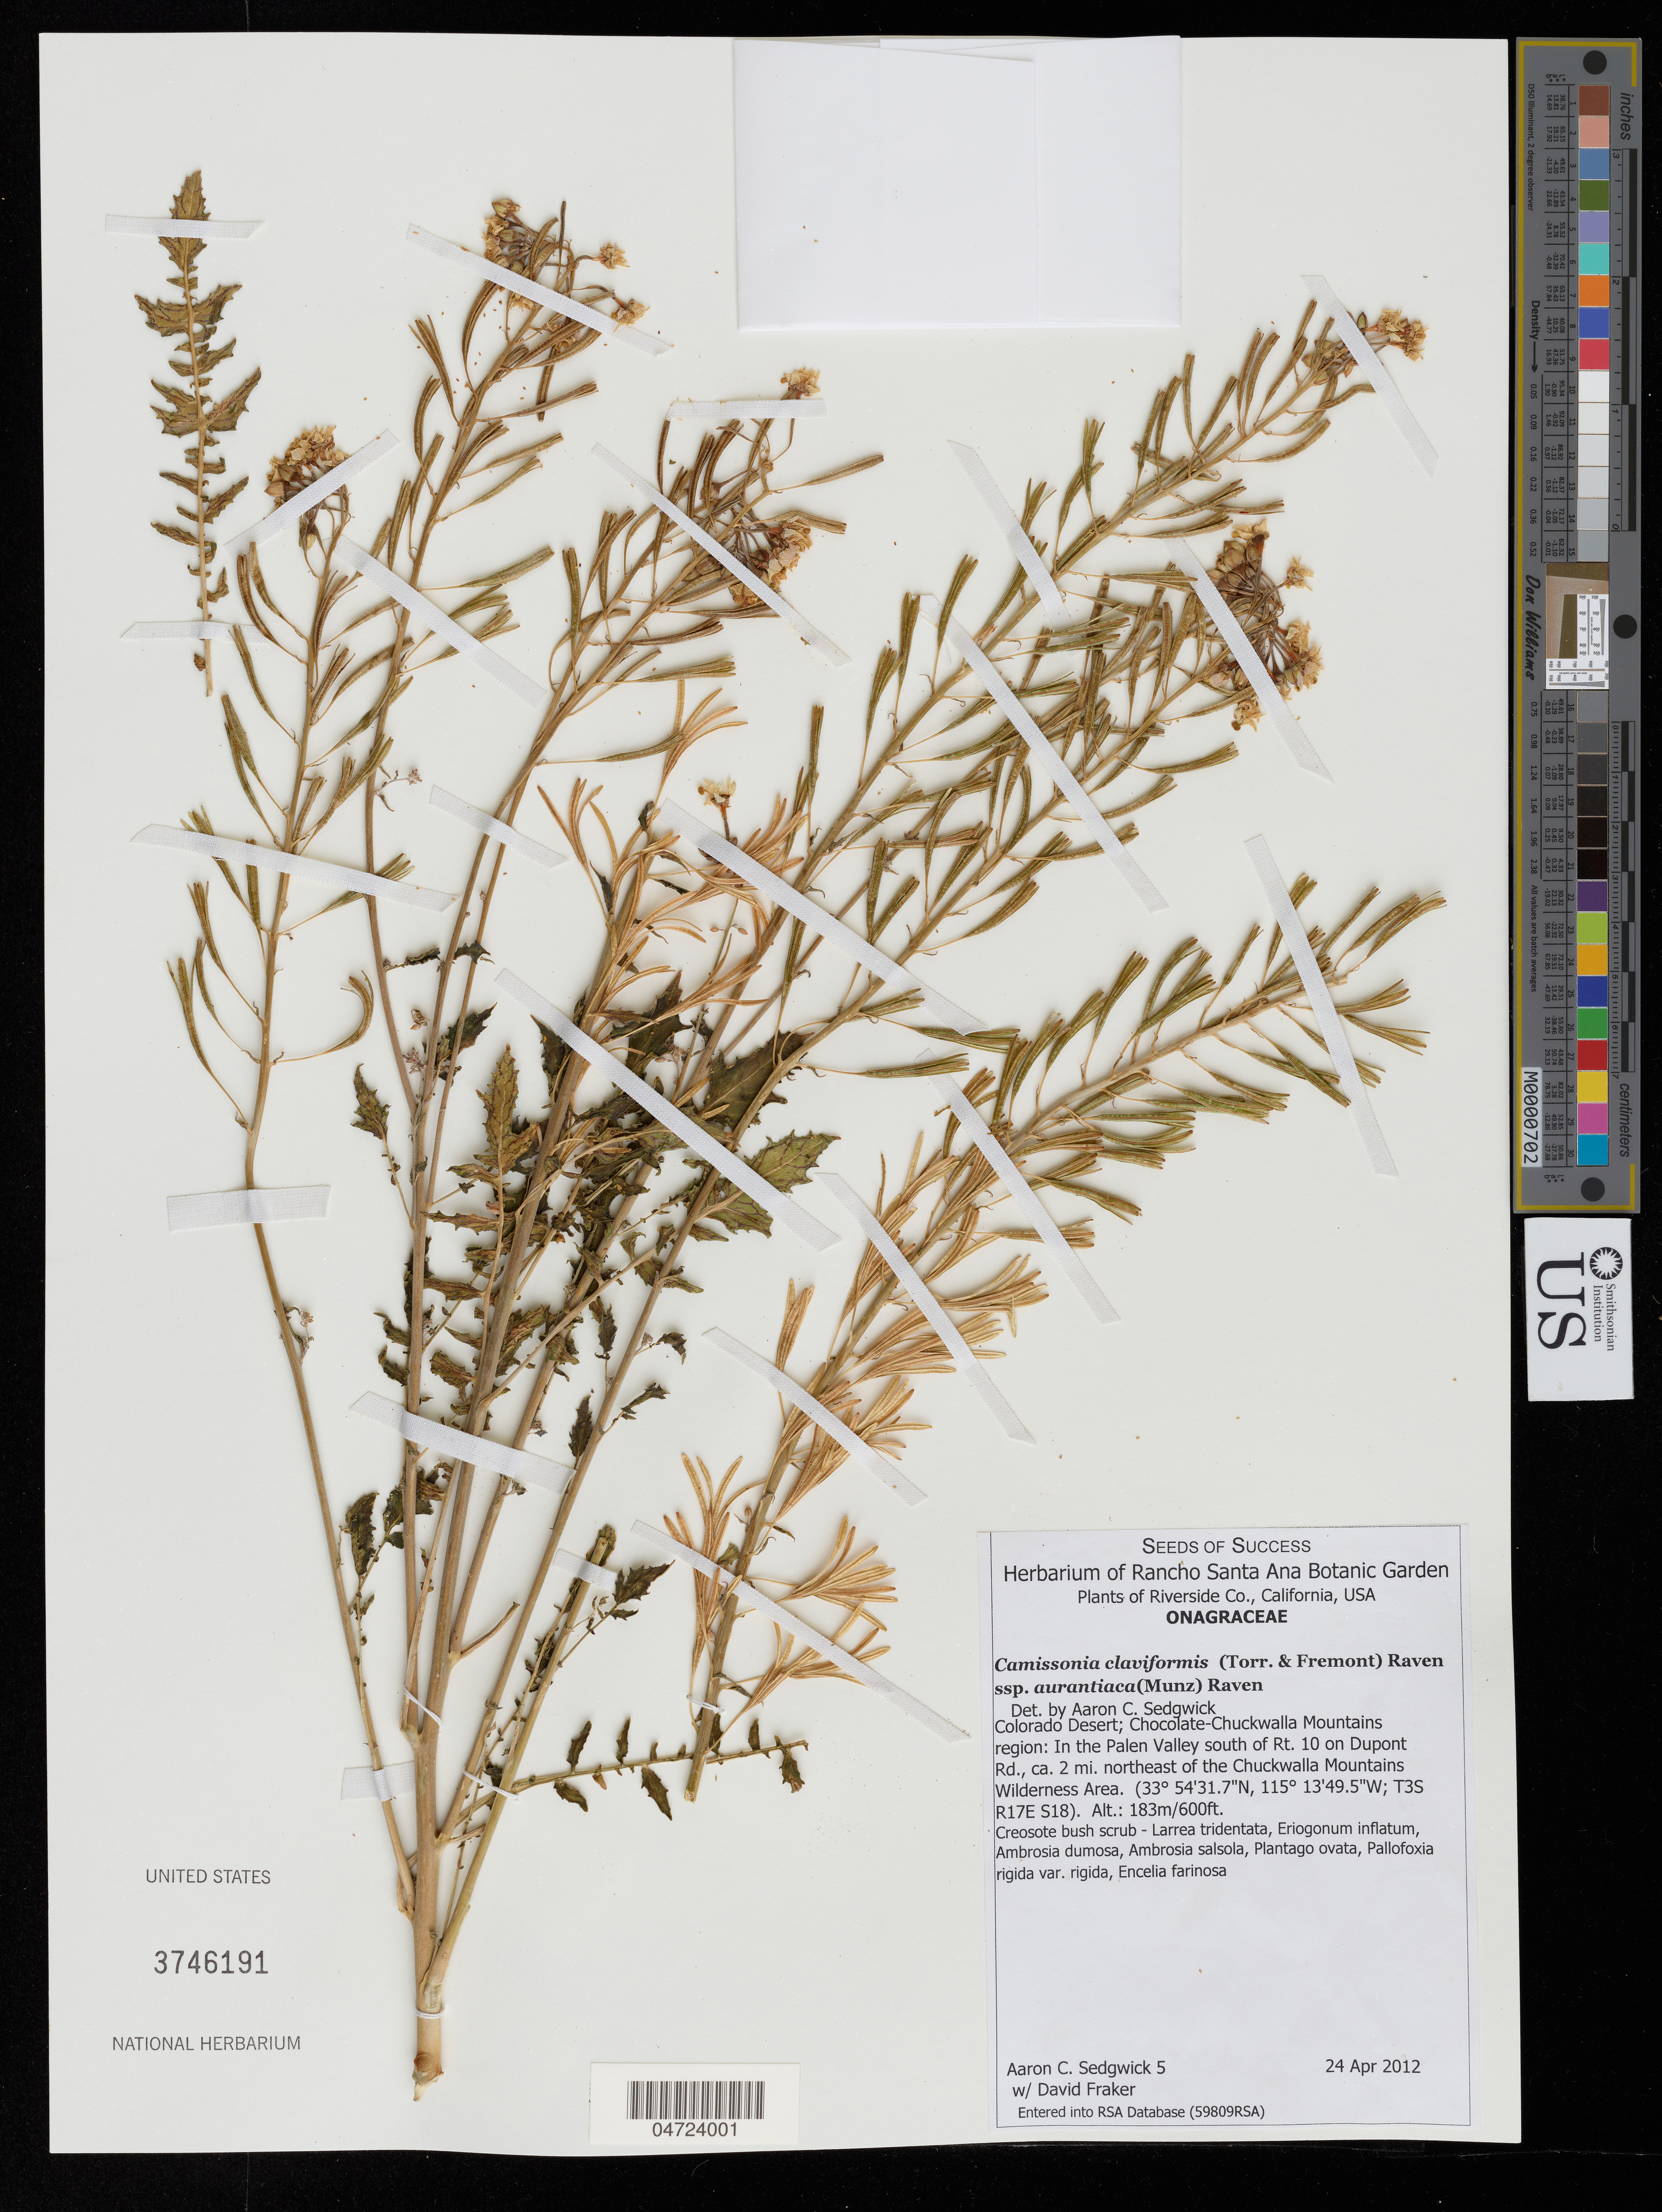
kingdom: Plantae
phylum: Tracheophyta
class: Magnoliopsida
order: Myrtales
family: Onagraceae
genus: Camissonia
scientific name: Camissonia claviformis subsp. aurantiaca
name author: (S. Watson) P.H. Raven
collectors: A. Sedgwick & D. Fraker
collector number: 5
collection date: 2012-04-24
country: United States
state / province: California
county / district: Riverside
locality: Riverside Co. Colorado Desert; Chocolate-Chuckwalla Mountains region: In the Palen Valley south of Rt. 10 on Dupont Rd., ca. 2 mi. northeast of the Chuckwalla Mountains Wilderness Area. (T3S R17E S18).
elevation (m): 183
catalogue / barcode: US 3746191